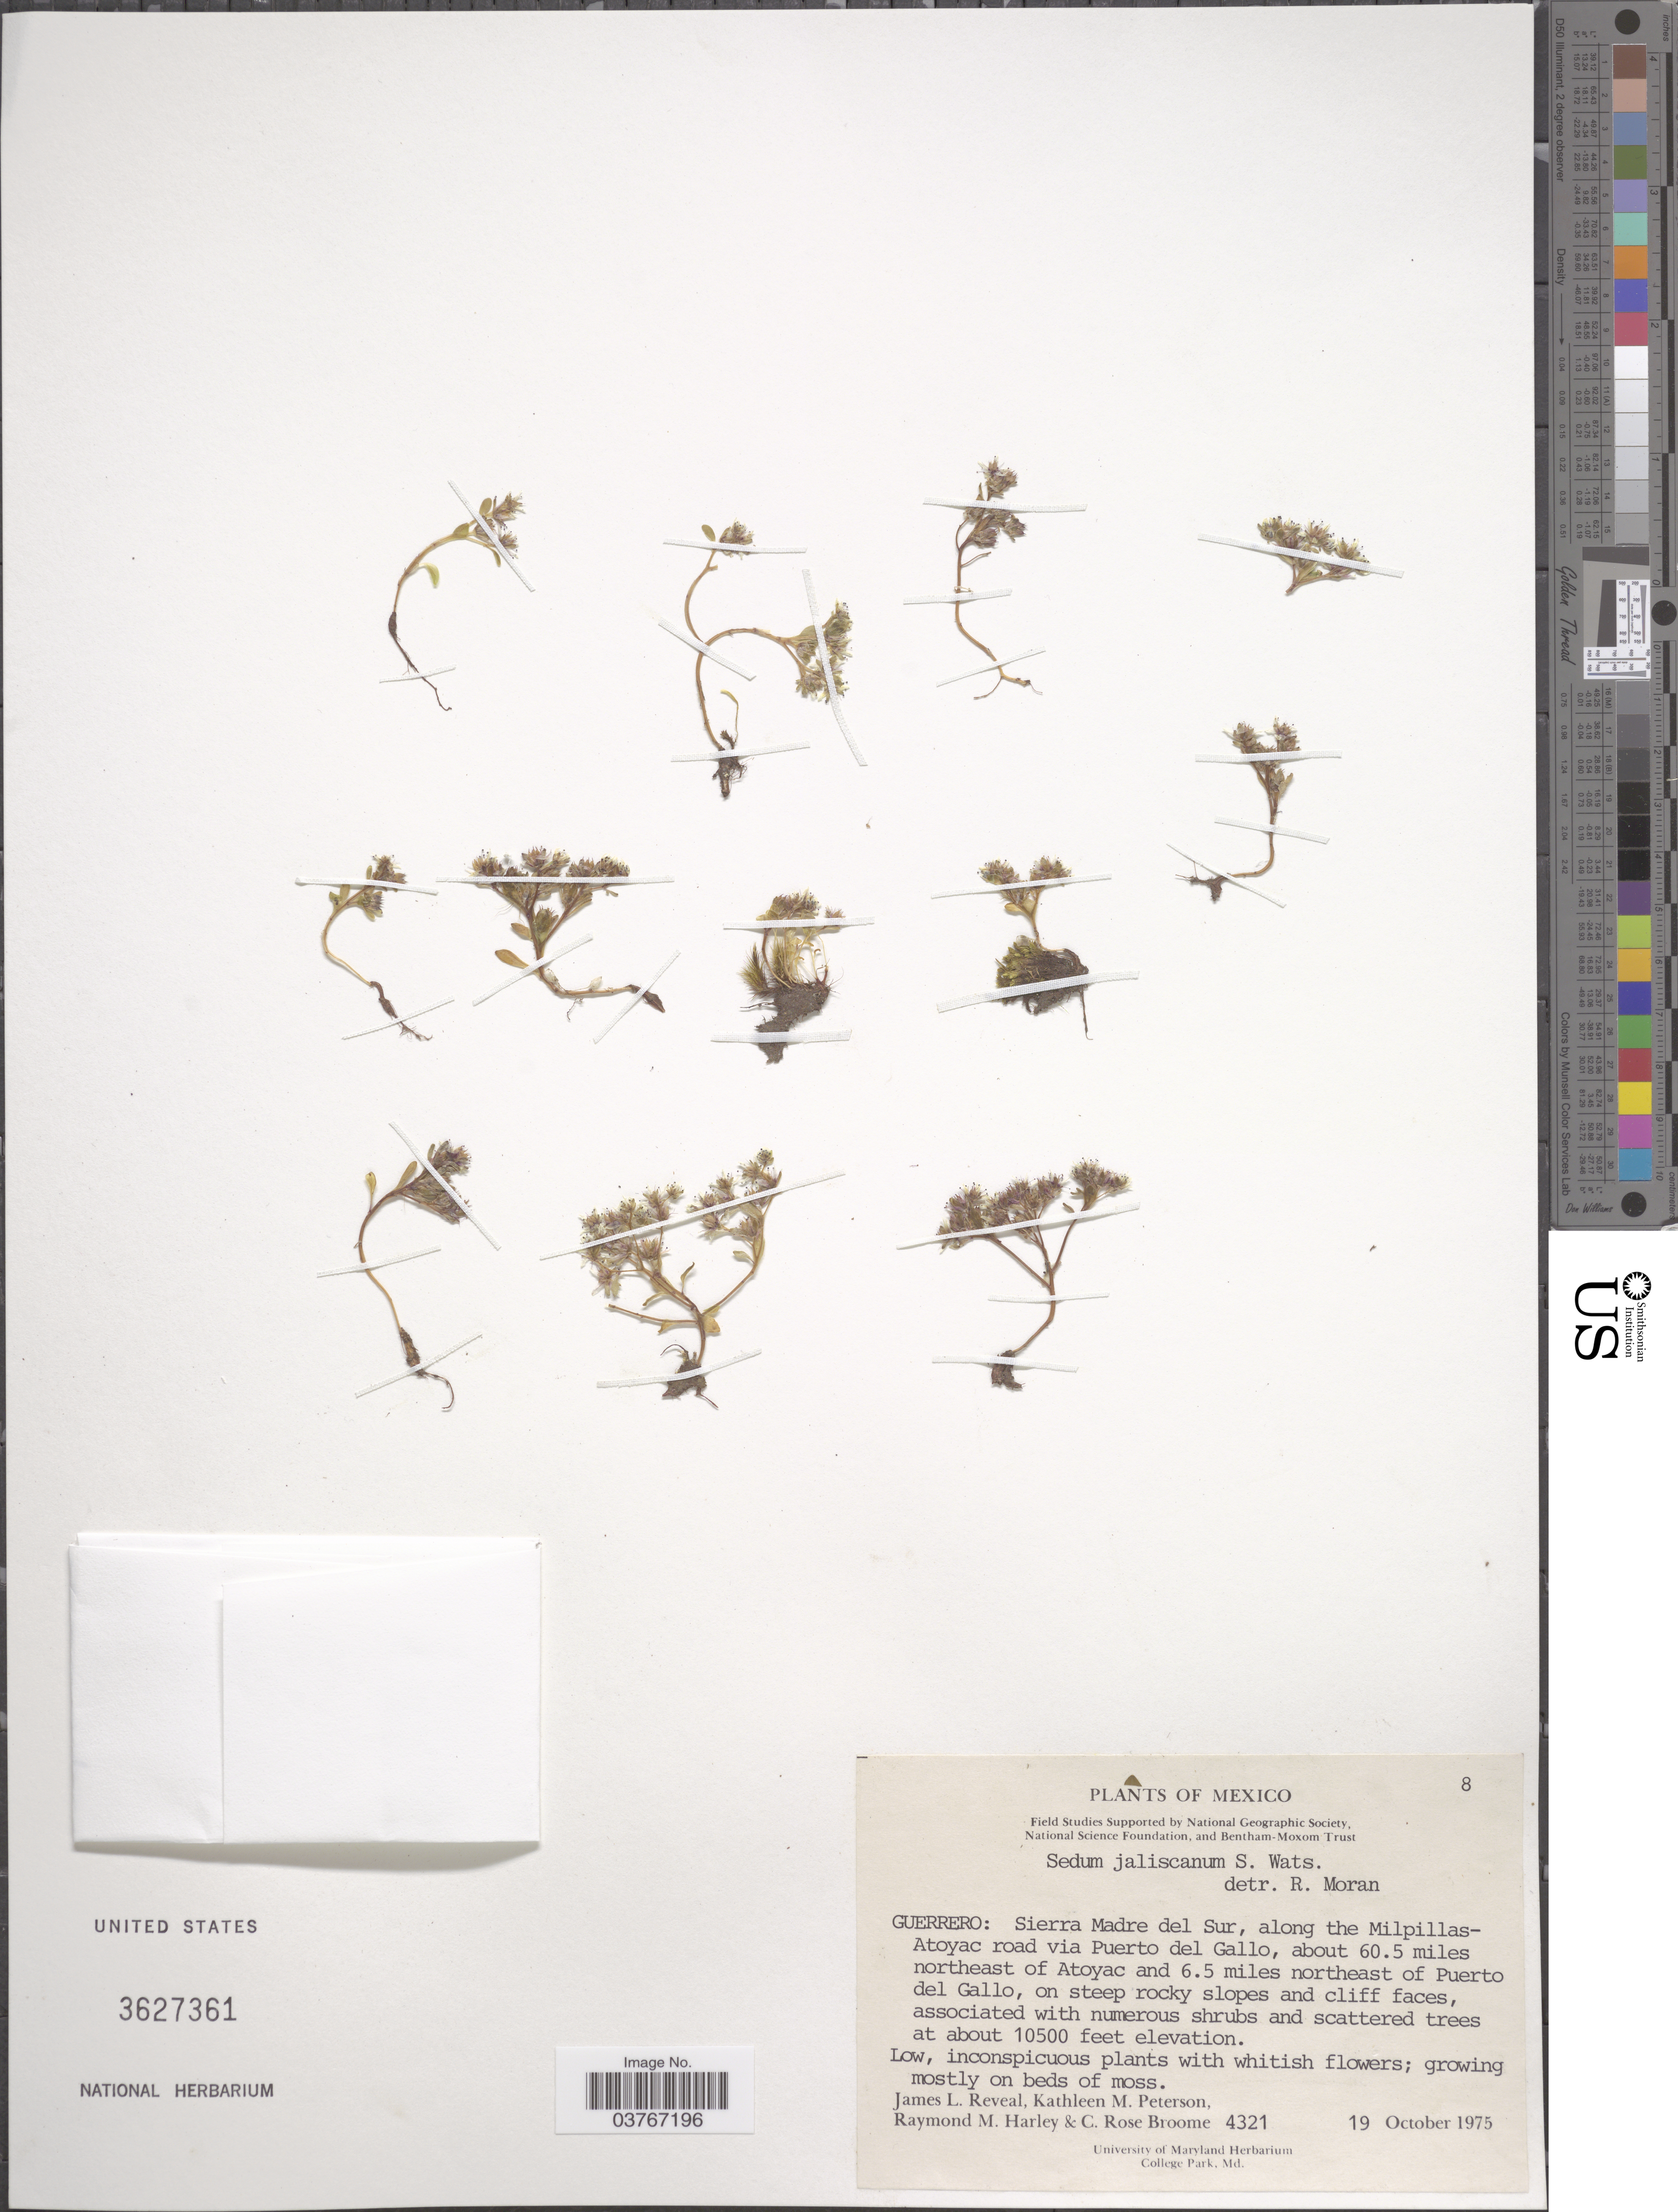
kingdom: Plantae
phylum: Tracheophyta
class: Magnoliopsida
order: Saxifragales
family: Crassulaceae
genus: Sedum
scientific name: Sedum jaliscanum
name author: S. Watson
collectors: J. L. Reveal, K. Peterson, R. M. Harley & C. R. Broome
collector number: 4321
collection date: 1975-10-19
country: Mexico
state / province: Guerrero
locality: Sierra Madre del Sur, along the Milpillas-Atoyac road via Puerto del Gallo, about 60.5 miles northeast of Atoyac and 6.5 miles northeast of Puerto del Gallo.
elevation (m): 3200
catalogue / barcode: US 3627361